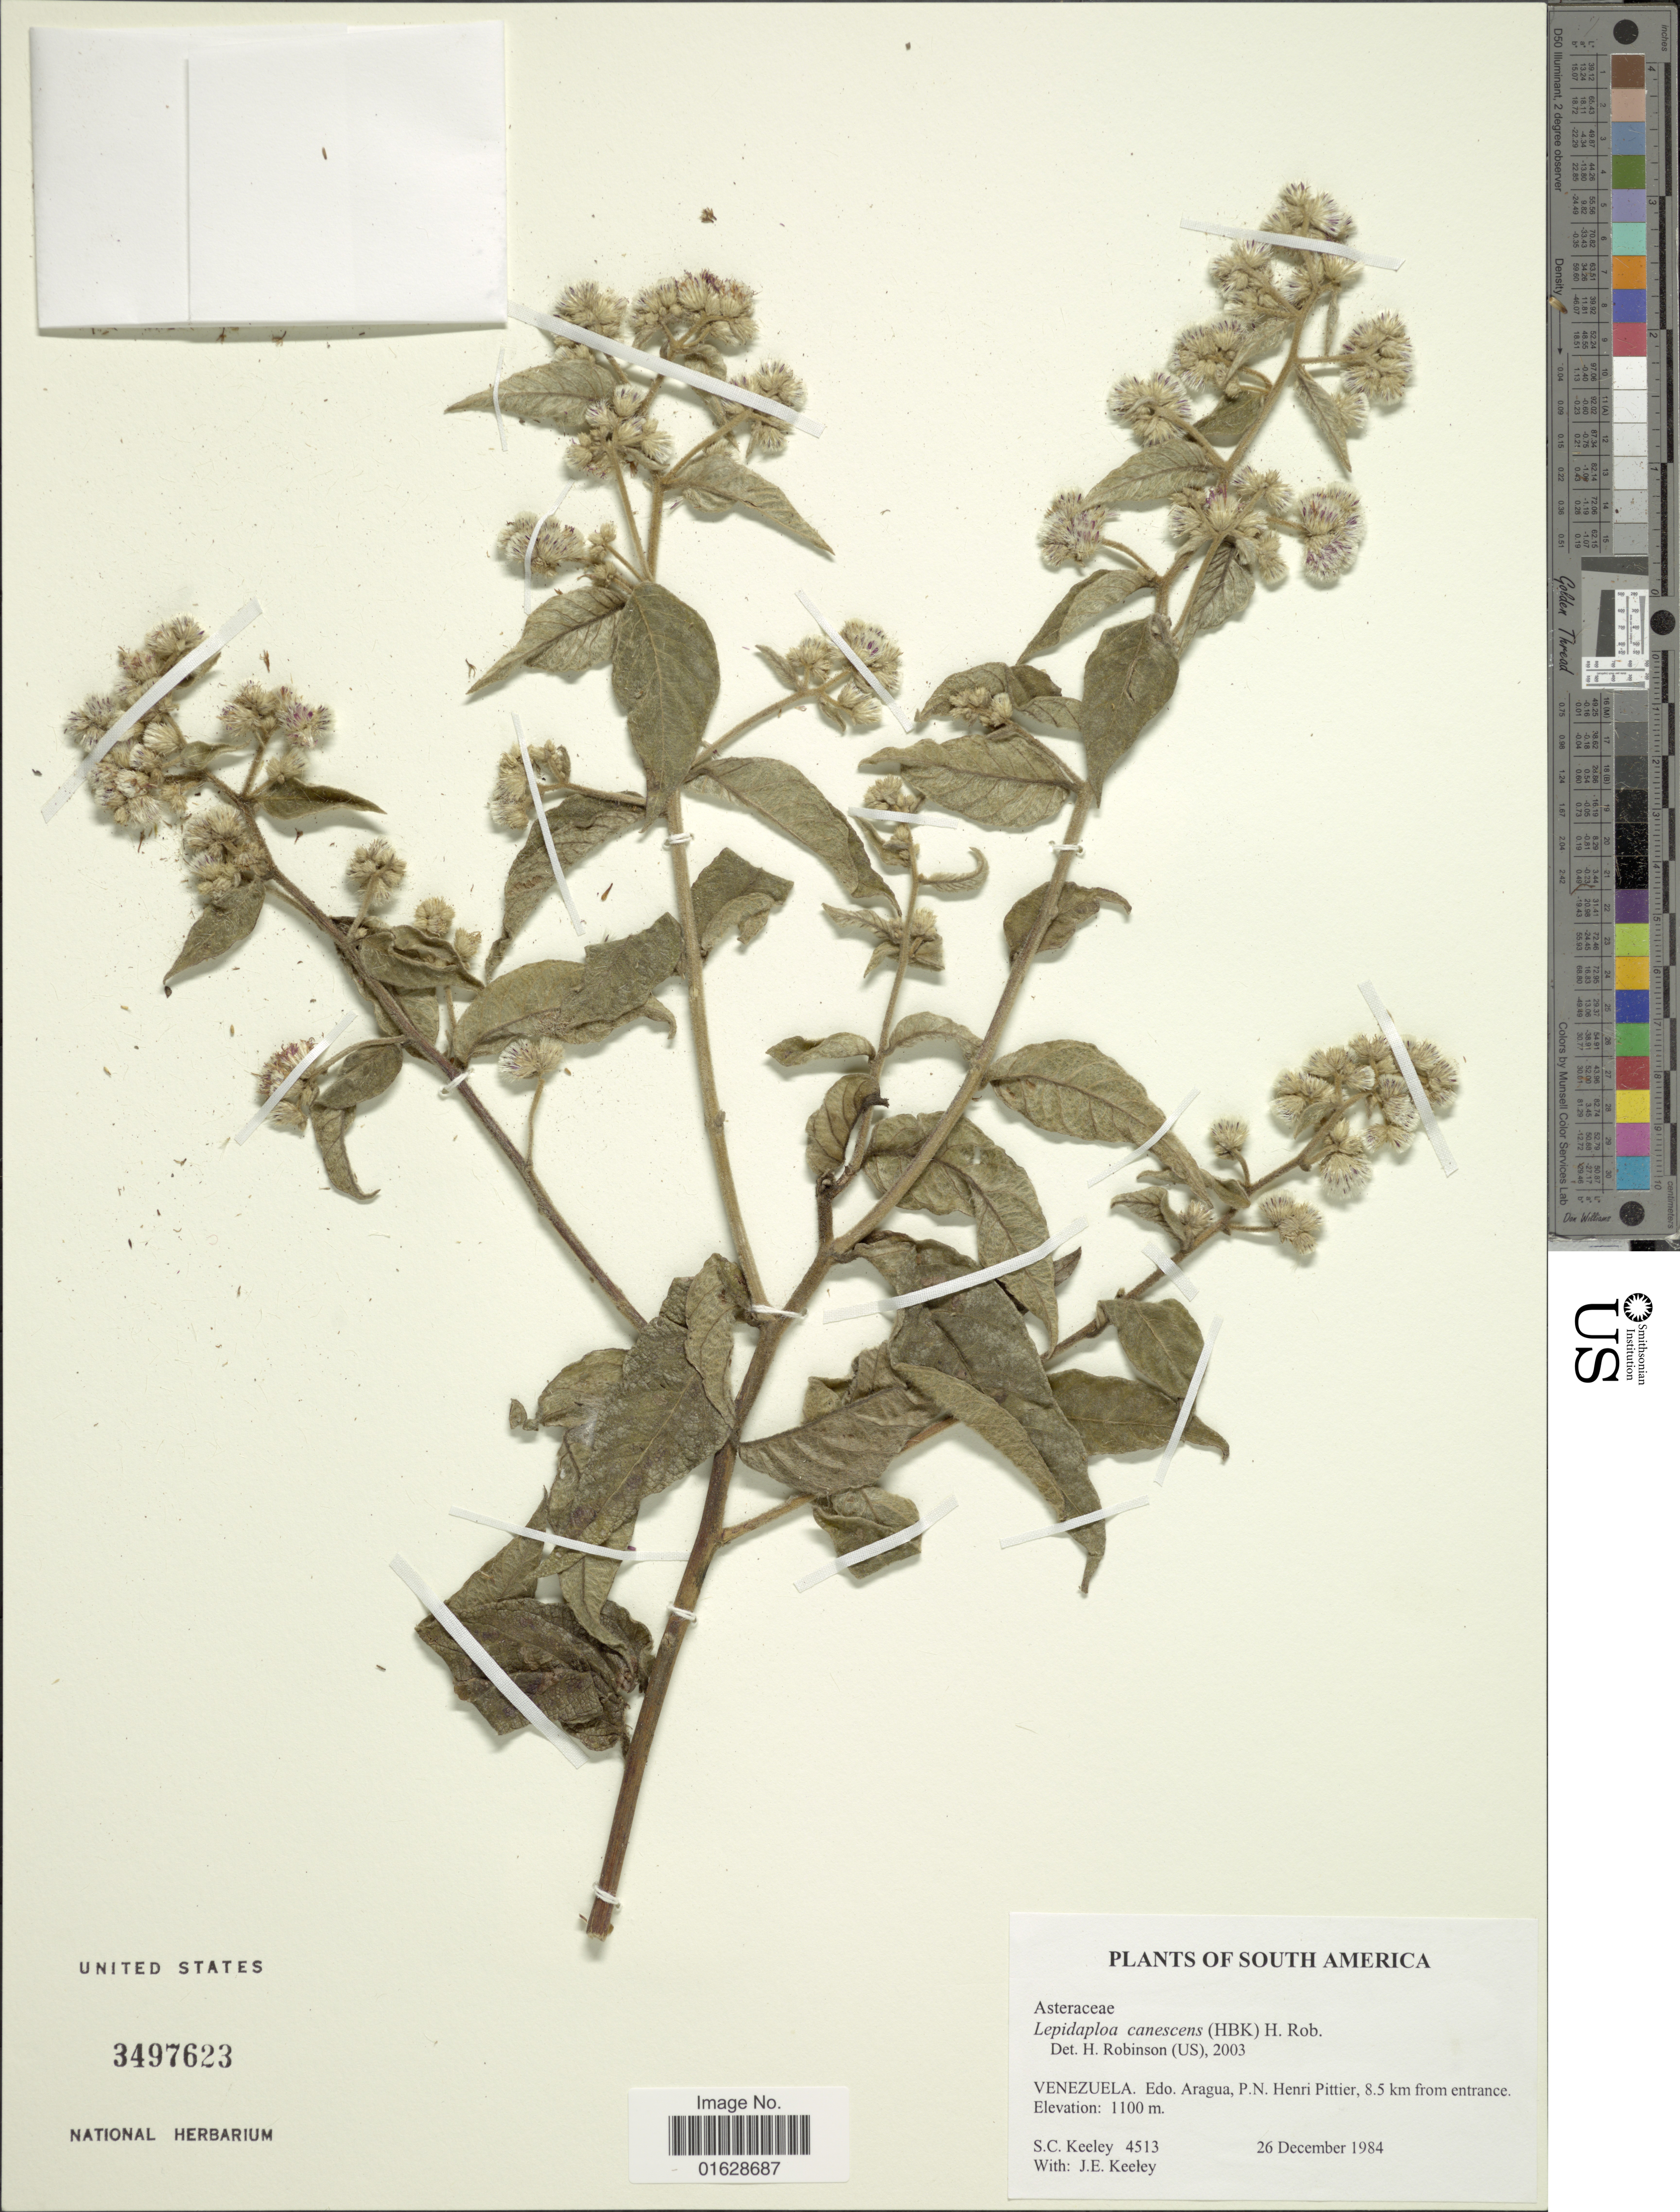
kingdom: Plantae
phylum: Tracheophyta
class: Magnoliopsida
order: Asterales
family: Asteraceae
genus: Lepidaploa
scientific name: Lepidaploa canescens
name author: (Kunth) H. Rob.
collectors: S. C. Keeley & J. E. Keeley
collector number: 4513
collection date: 1984-12-26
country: Venezuela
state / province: Aragua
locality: South America. Venezuela. Edo. Aragua, P. N. Henri Pittier, 8.5 km from entrance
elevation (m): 1100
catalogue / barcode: US 3497623